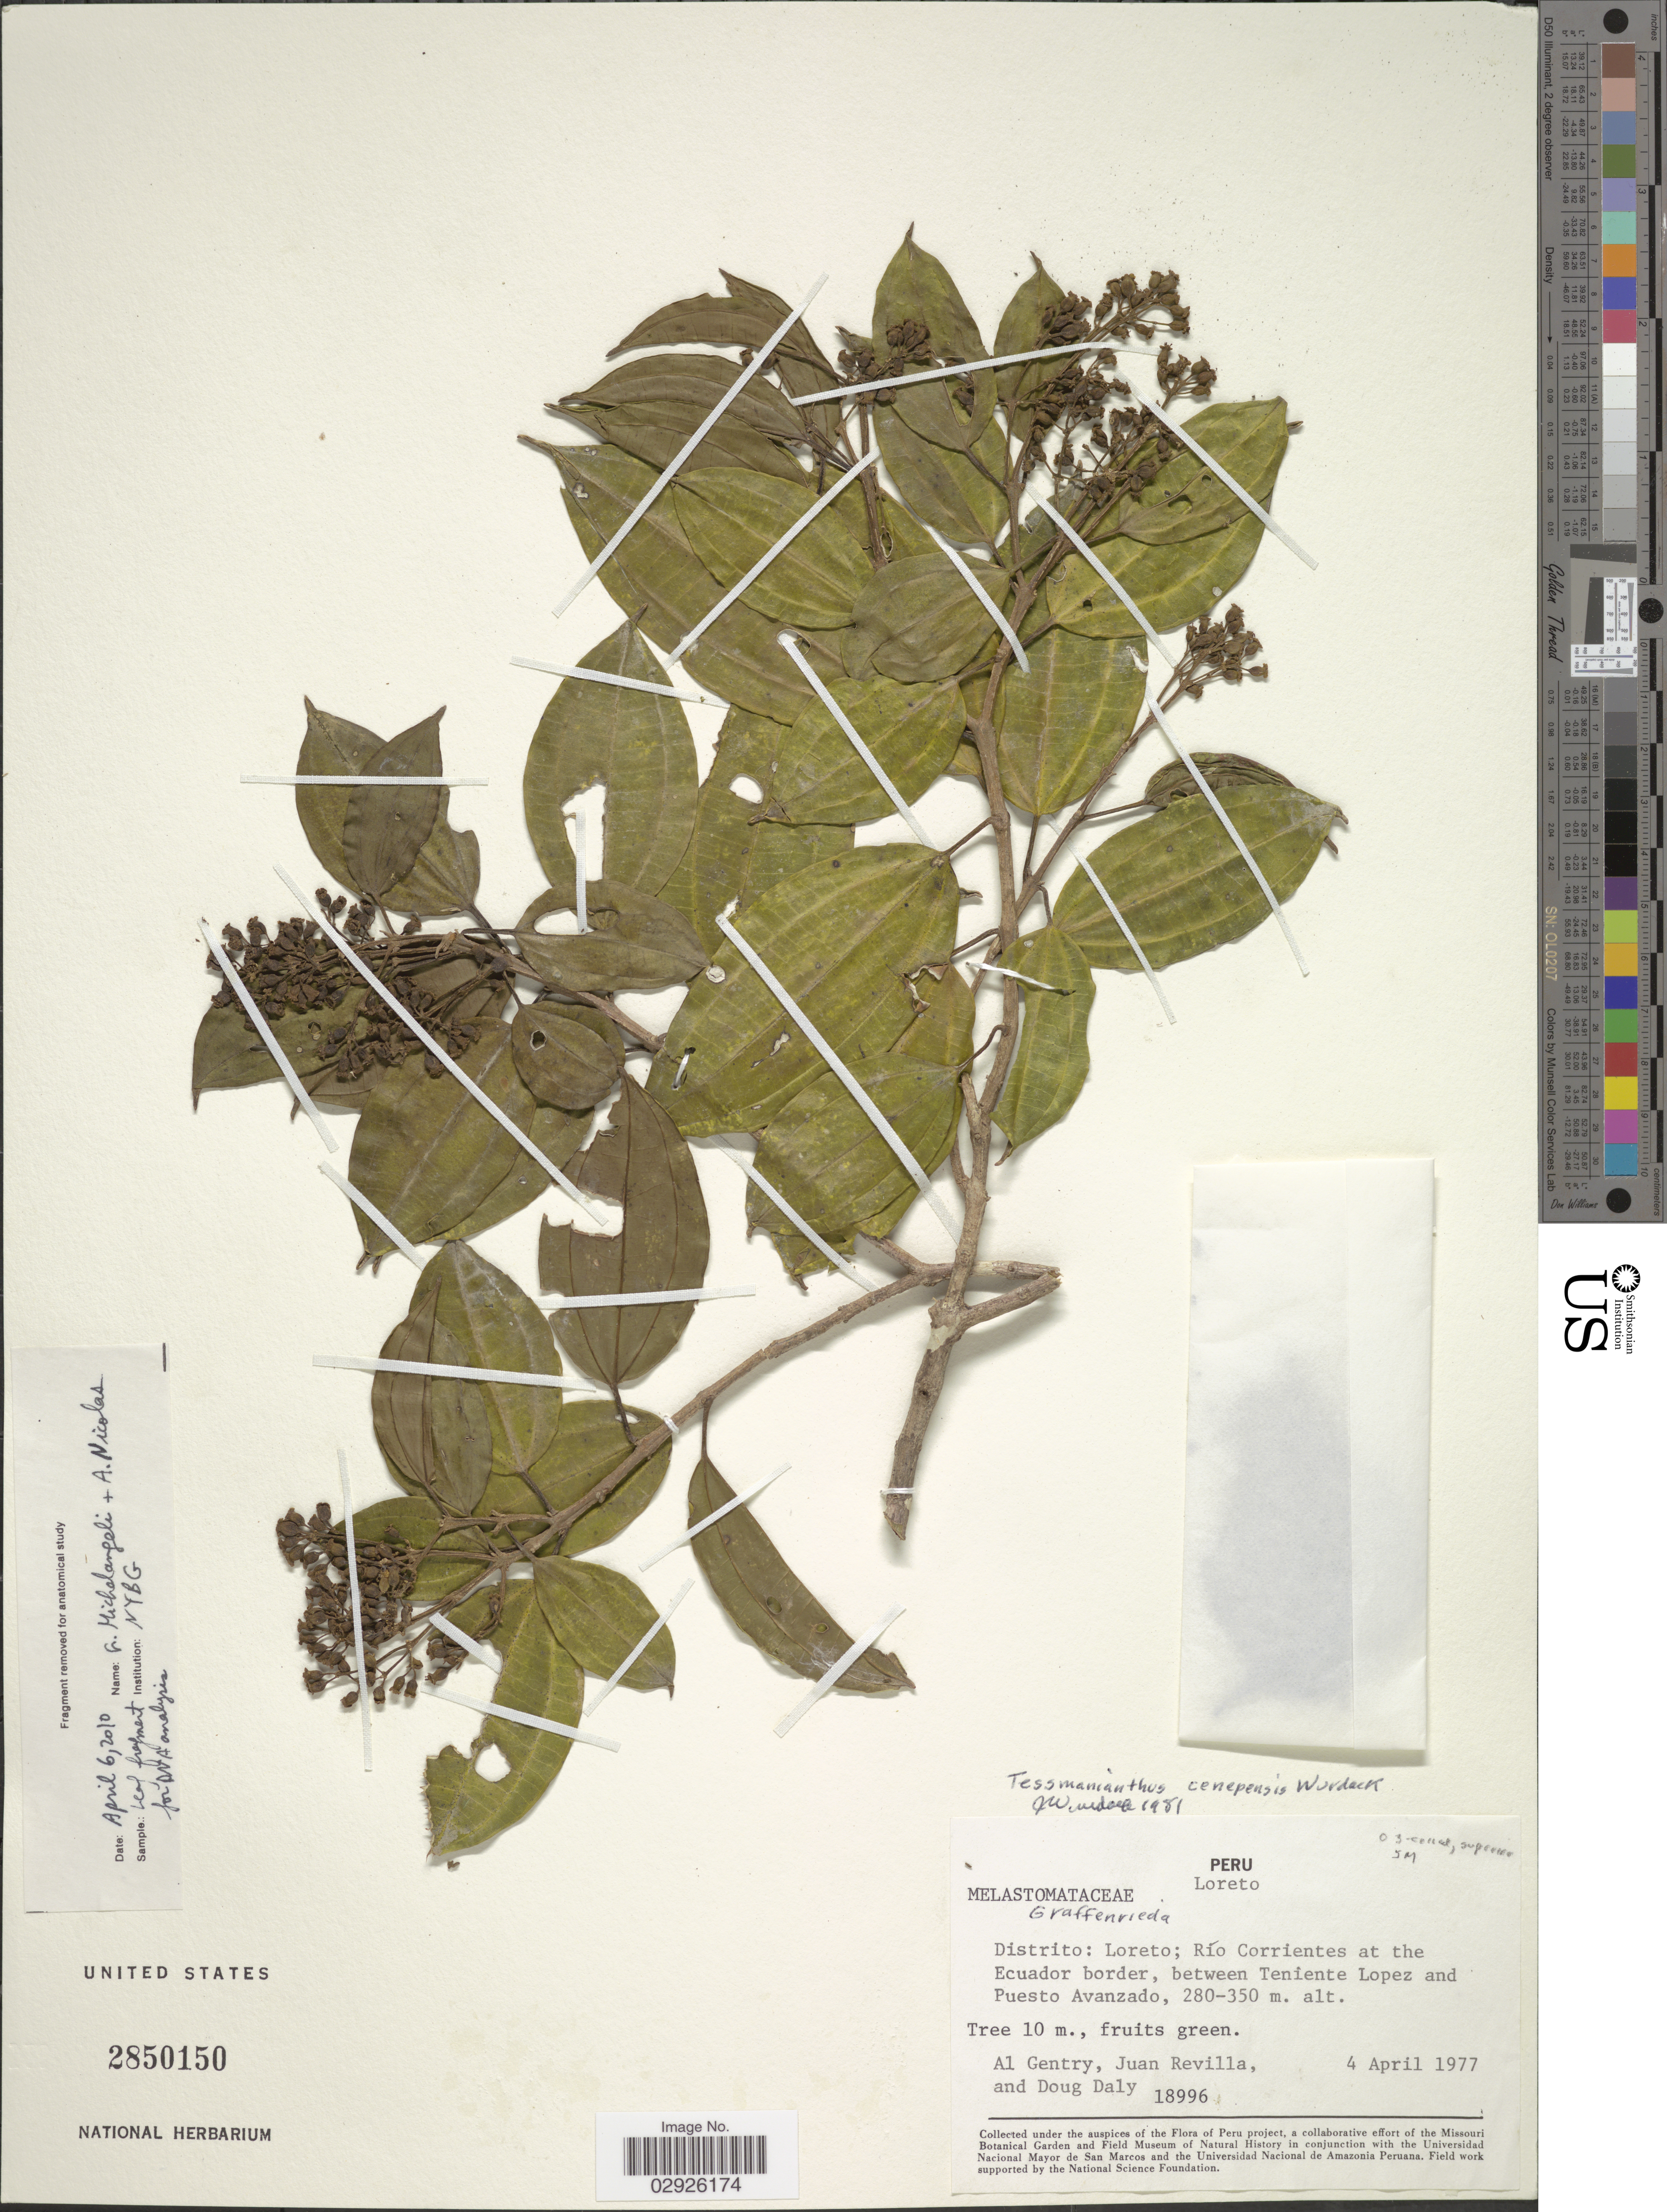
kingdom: Plantae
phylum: Tracheophyta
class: Magnoliopsida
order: Myrtales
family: Melastomataceae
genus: Tessmannianthus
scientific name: Tessmannianthus cenepensis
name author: Wurdack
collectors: A. H. Gentry, J. Revilla & D. C. Daly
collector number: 18996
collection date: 1977-04-04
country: Peru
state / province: Loreto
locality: Distrito: Loreto; Río Corrientes at the Ecuador border, between Teniente Lopez and Puesto Avanzado.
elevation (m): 280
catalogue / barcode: US 2850150